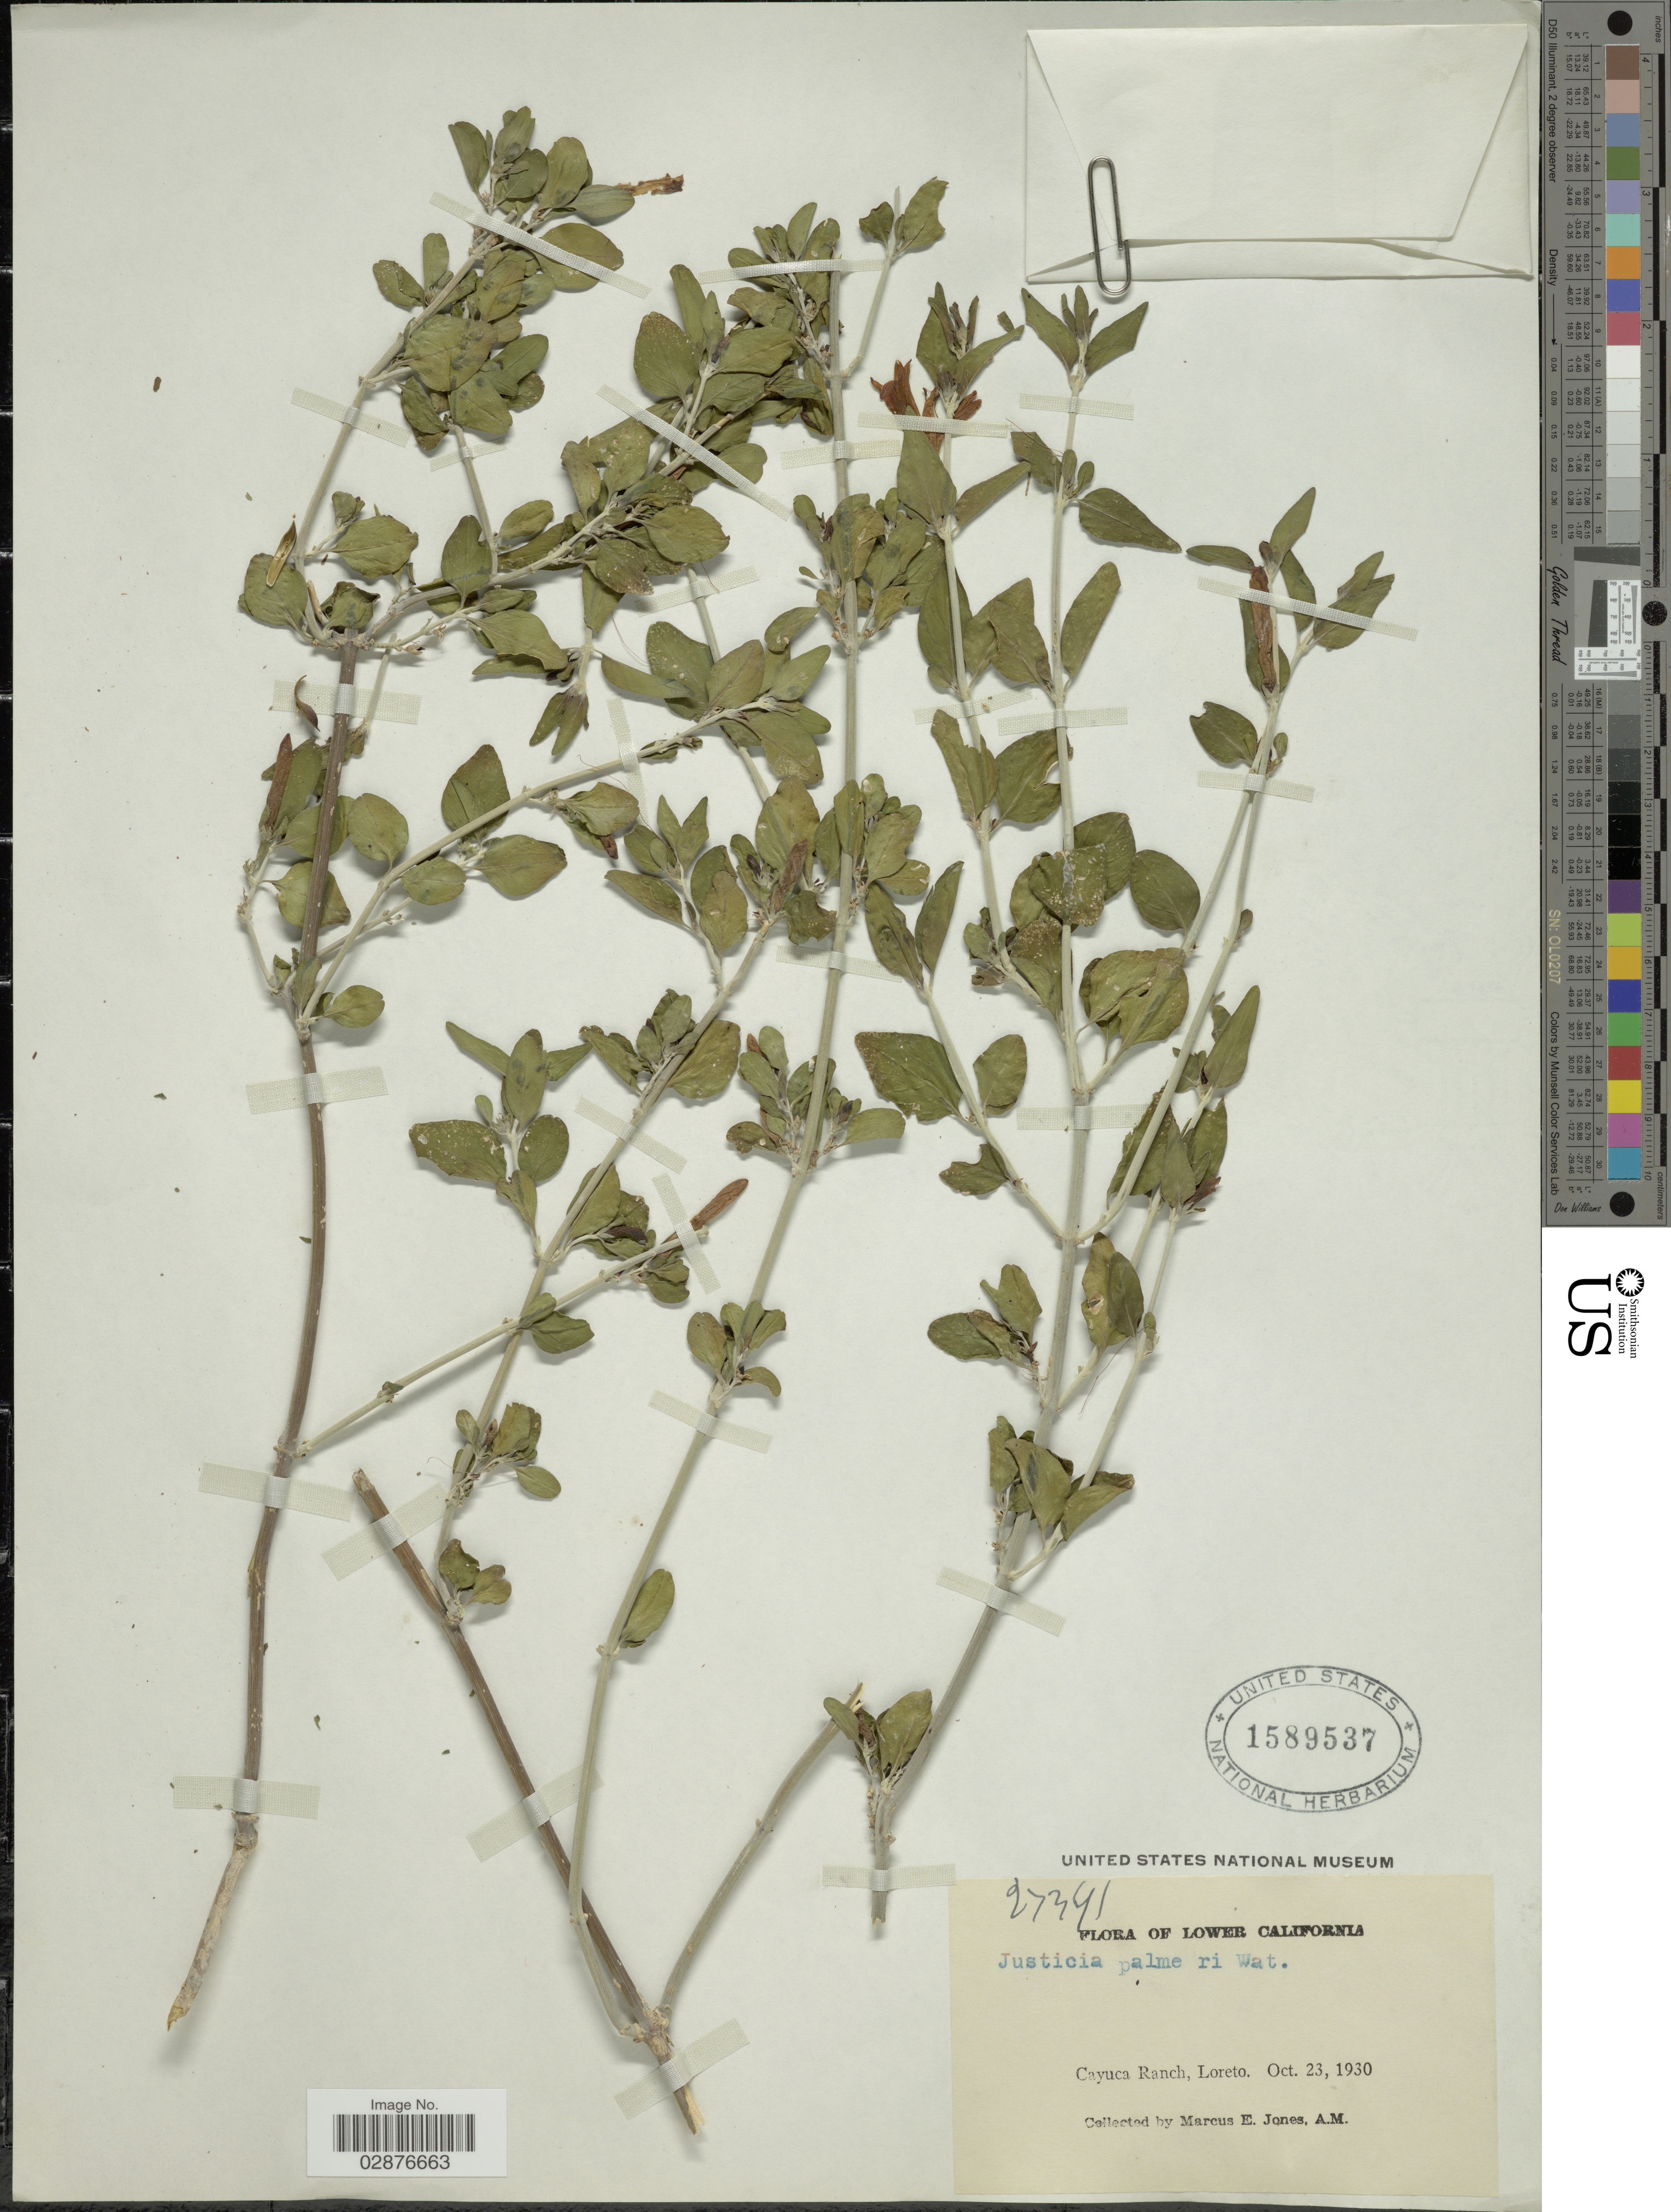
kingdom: Plantae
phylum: Tracheophyta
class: Magnoliopsida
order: Lamiales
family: Acanthaceae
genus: Justicia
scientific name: Justicia palmeri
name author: Rose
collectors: M. E. Jones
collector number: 27341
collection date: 1930-10-23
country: Mexico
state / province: Baja California Sur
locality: Cayuca Ranch, Loreto.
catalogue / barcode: US 1589537